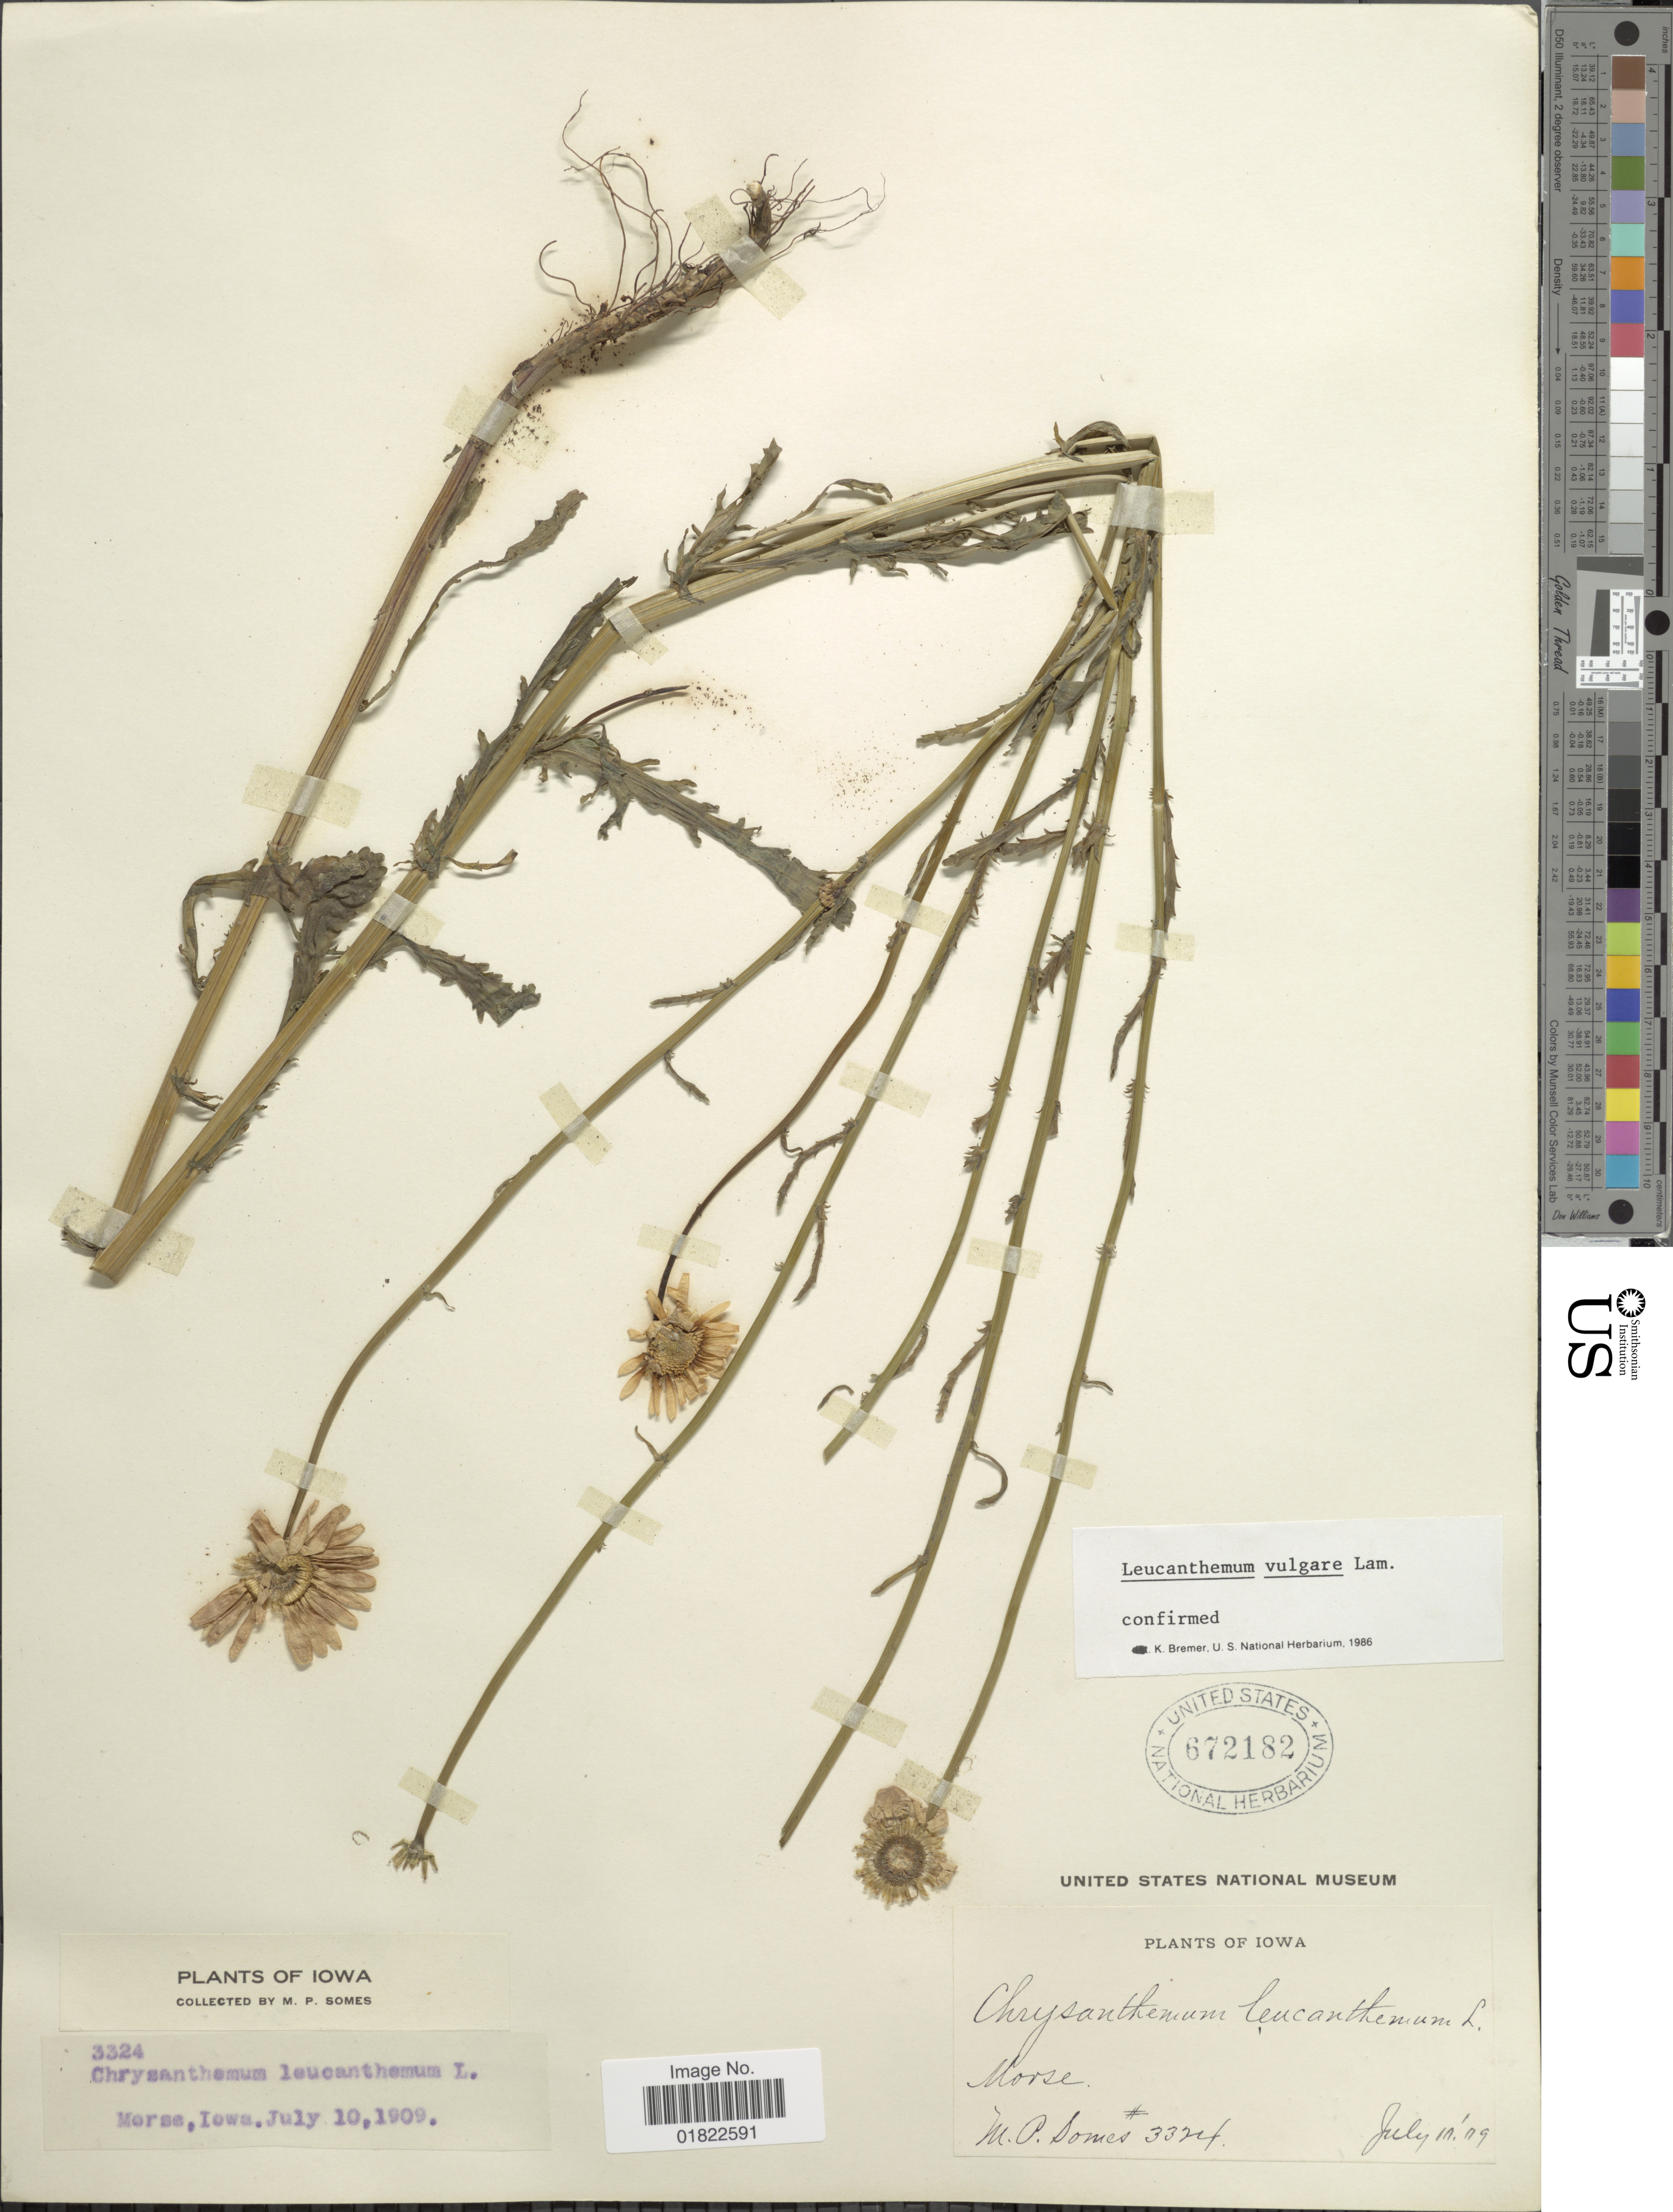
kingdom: Plantae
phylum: Tracheophyta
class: Magnoliopsida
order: Asterales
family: Asteraceae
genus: Leucanthemum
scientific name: Leucanthemum vulgare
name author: Lam.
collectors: M. Somes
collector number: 3324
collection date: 1909-07-10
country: United States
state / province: Iowa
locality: Morse, Iowa.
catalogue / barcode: US 672182